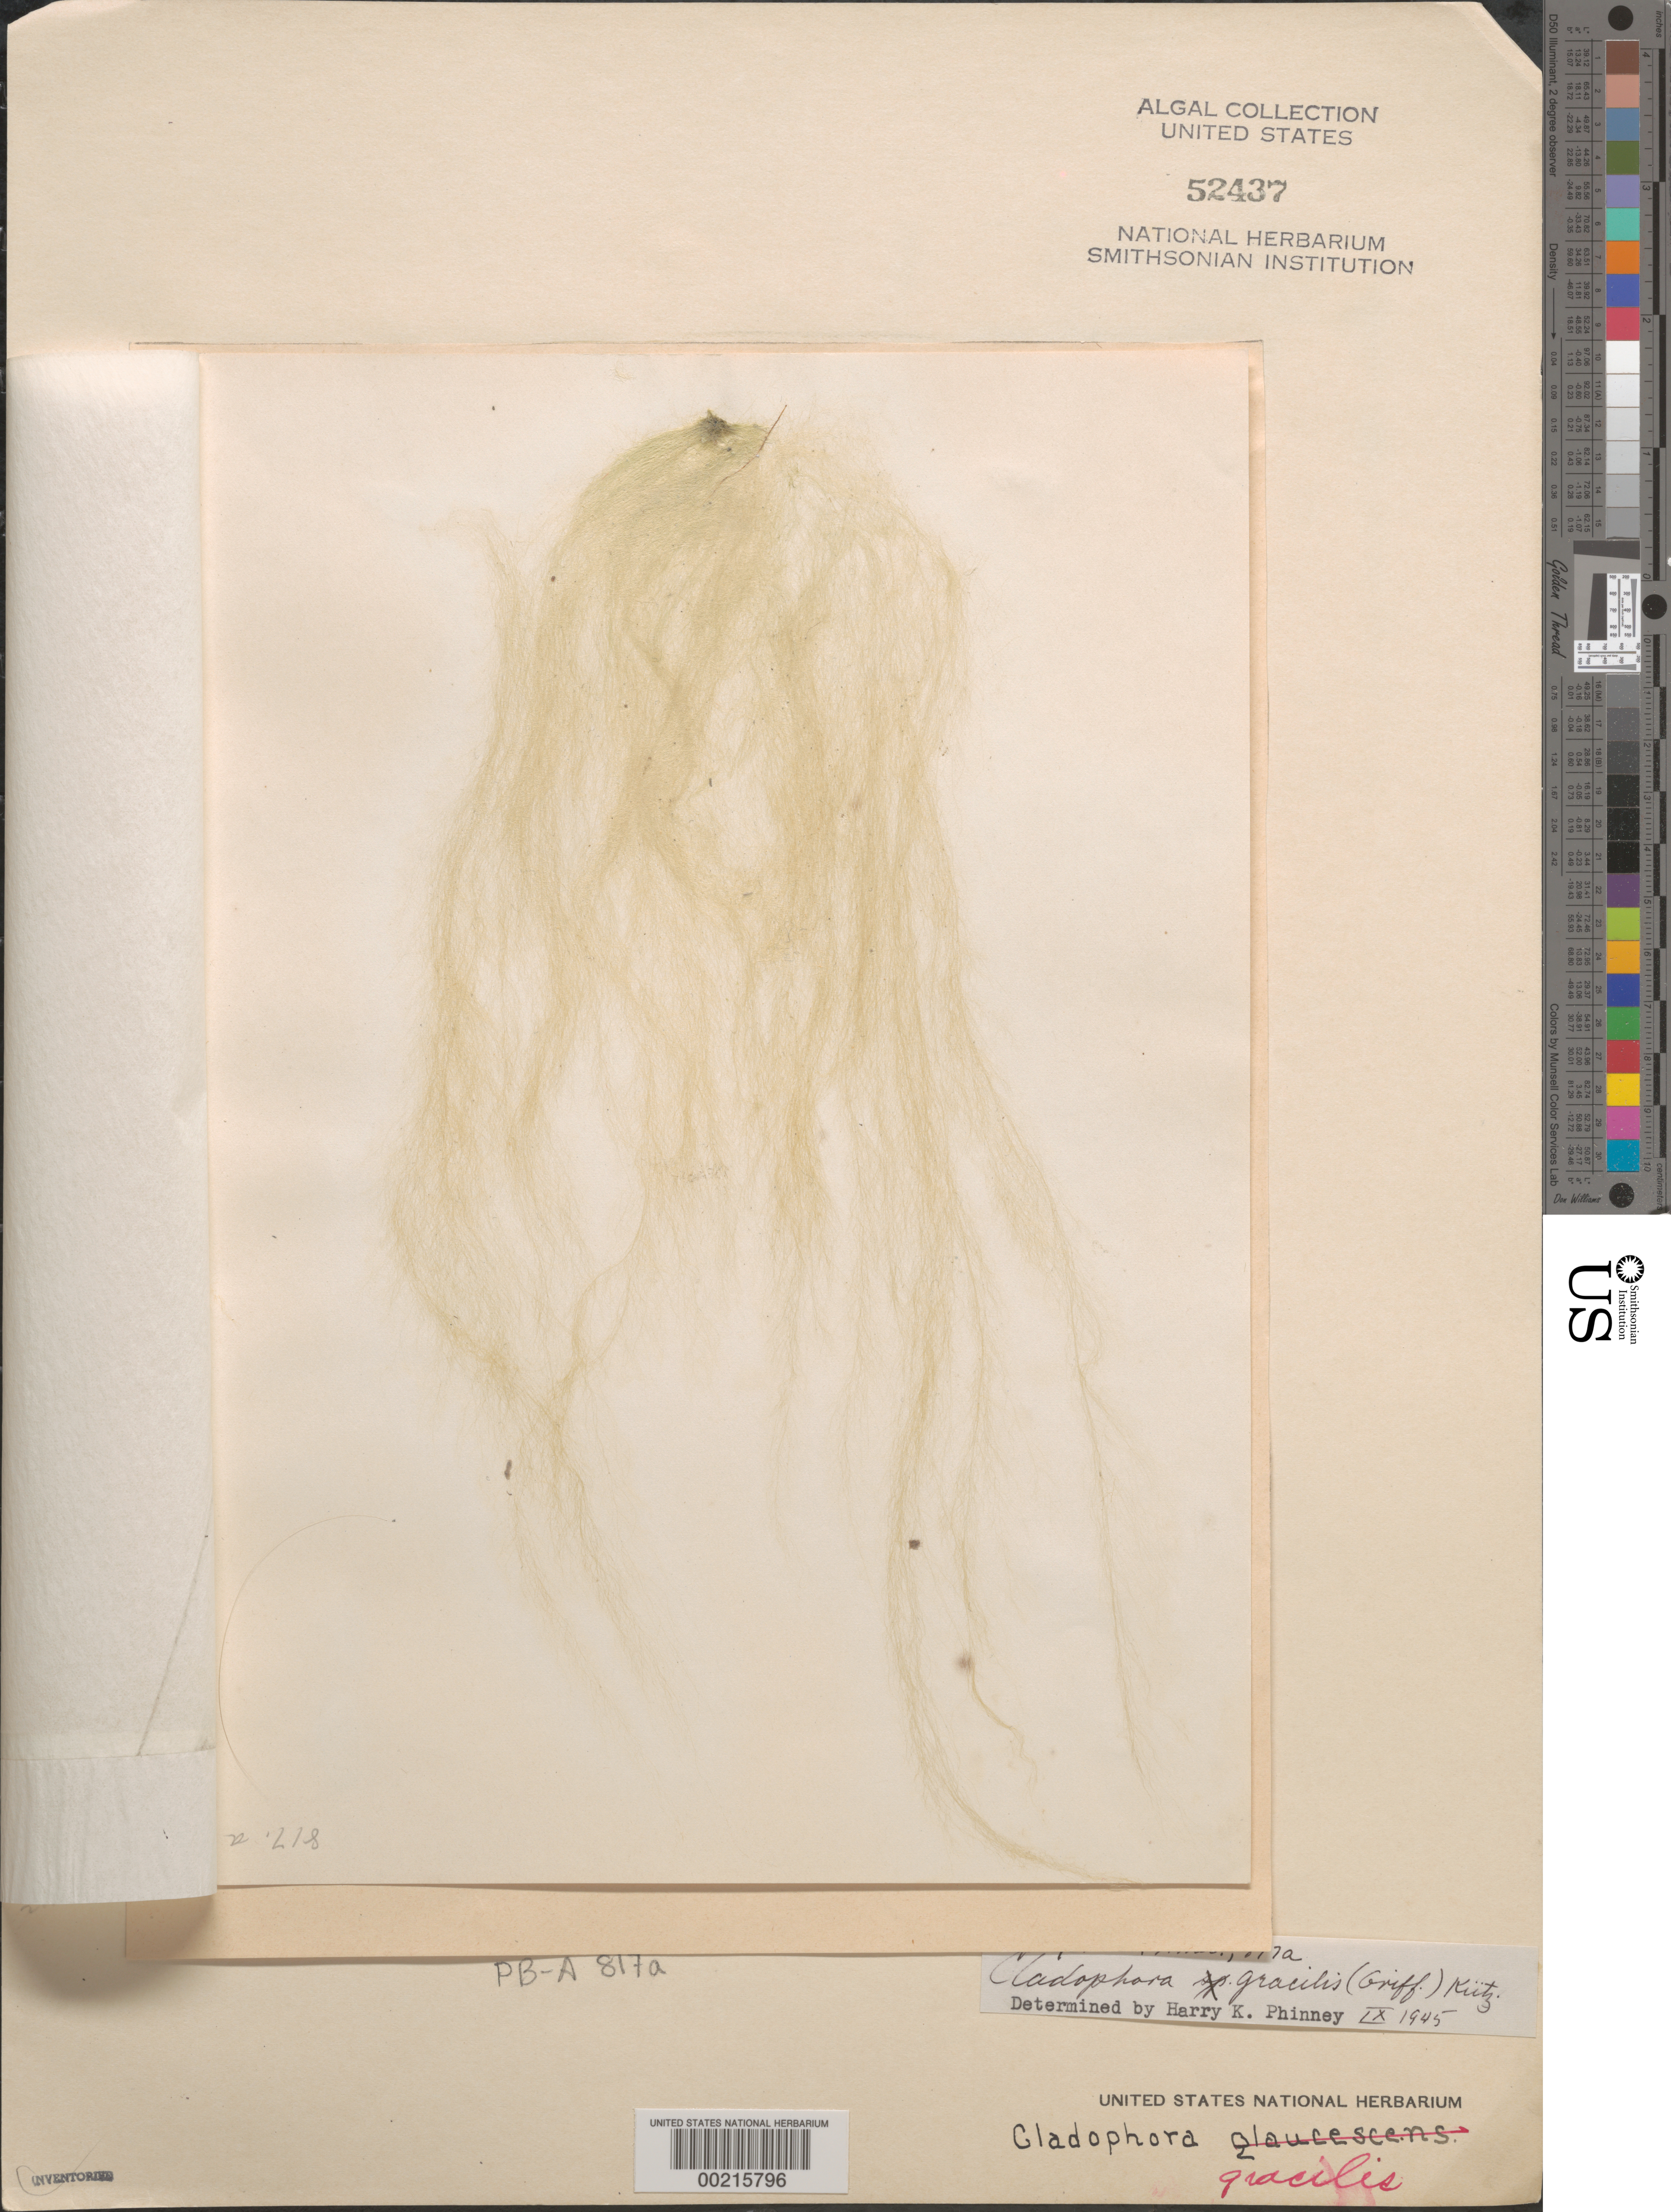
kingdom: Plantae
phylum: Chlorophyta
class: Ulvophyceae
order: Cladophorales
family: Cladophoraceae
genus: Cladophora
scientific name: Cladophora gracilis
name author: (Griff.) Kütz.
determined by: Phinney, H. K.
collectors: F. Collins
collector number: PB-A 817a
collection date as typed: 18 Jun 1900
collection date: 1900-06-18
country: United States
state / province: Massachusetts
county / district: Essex County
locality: Nahant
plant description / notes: Collins, Holden & Setchell, Phycotheca Boreali-Americana, as Cladophora glaucescens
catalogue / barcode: US 52437